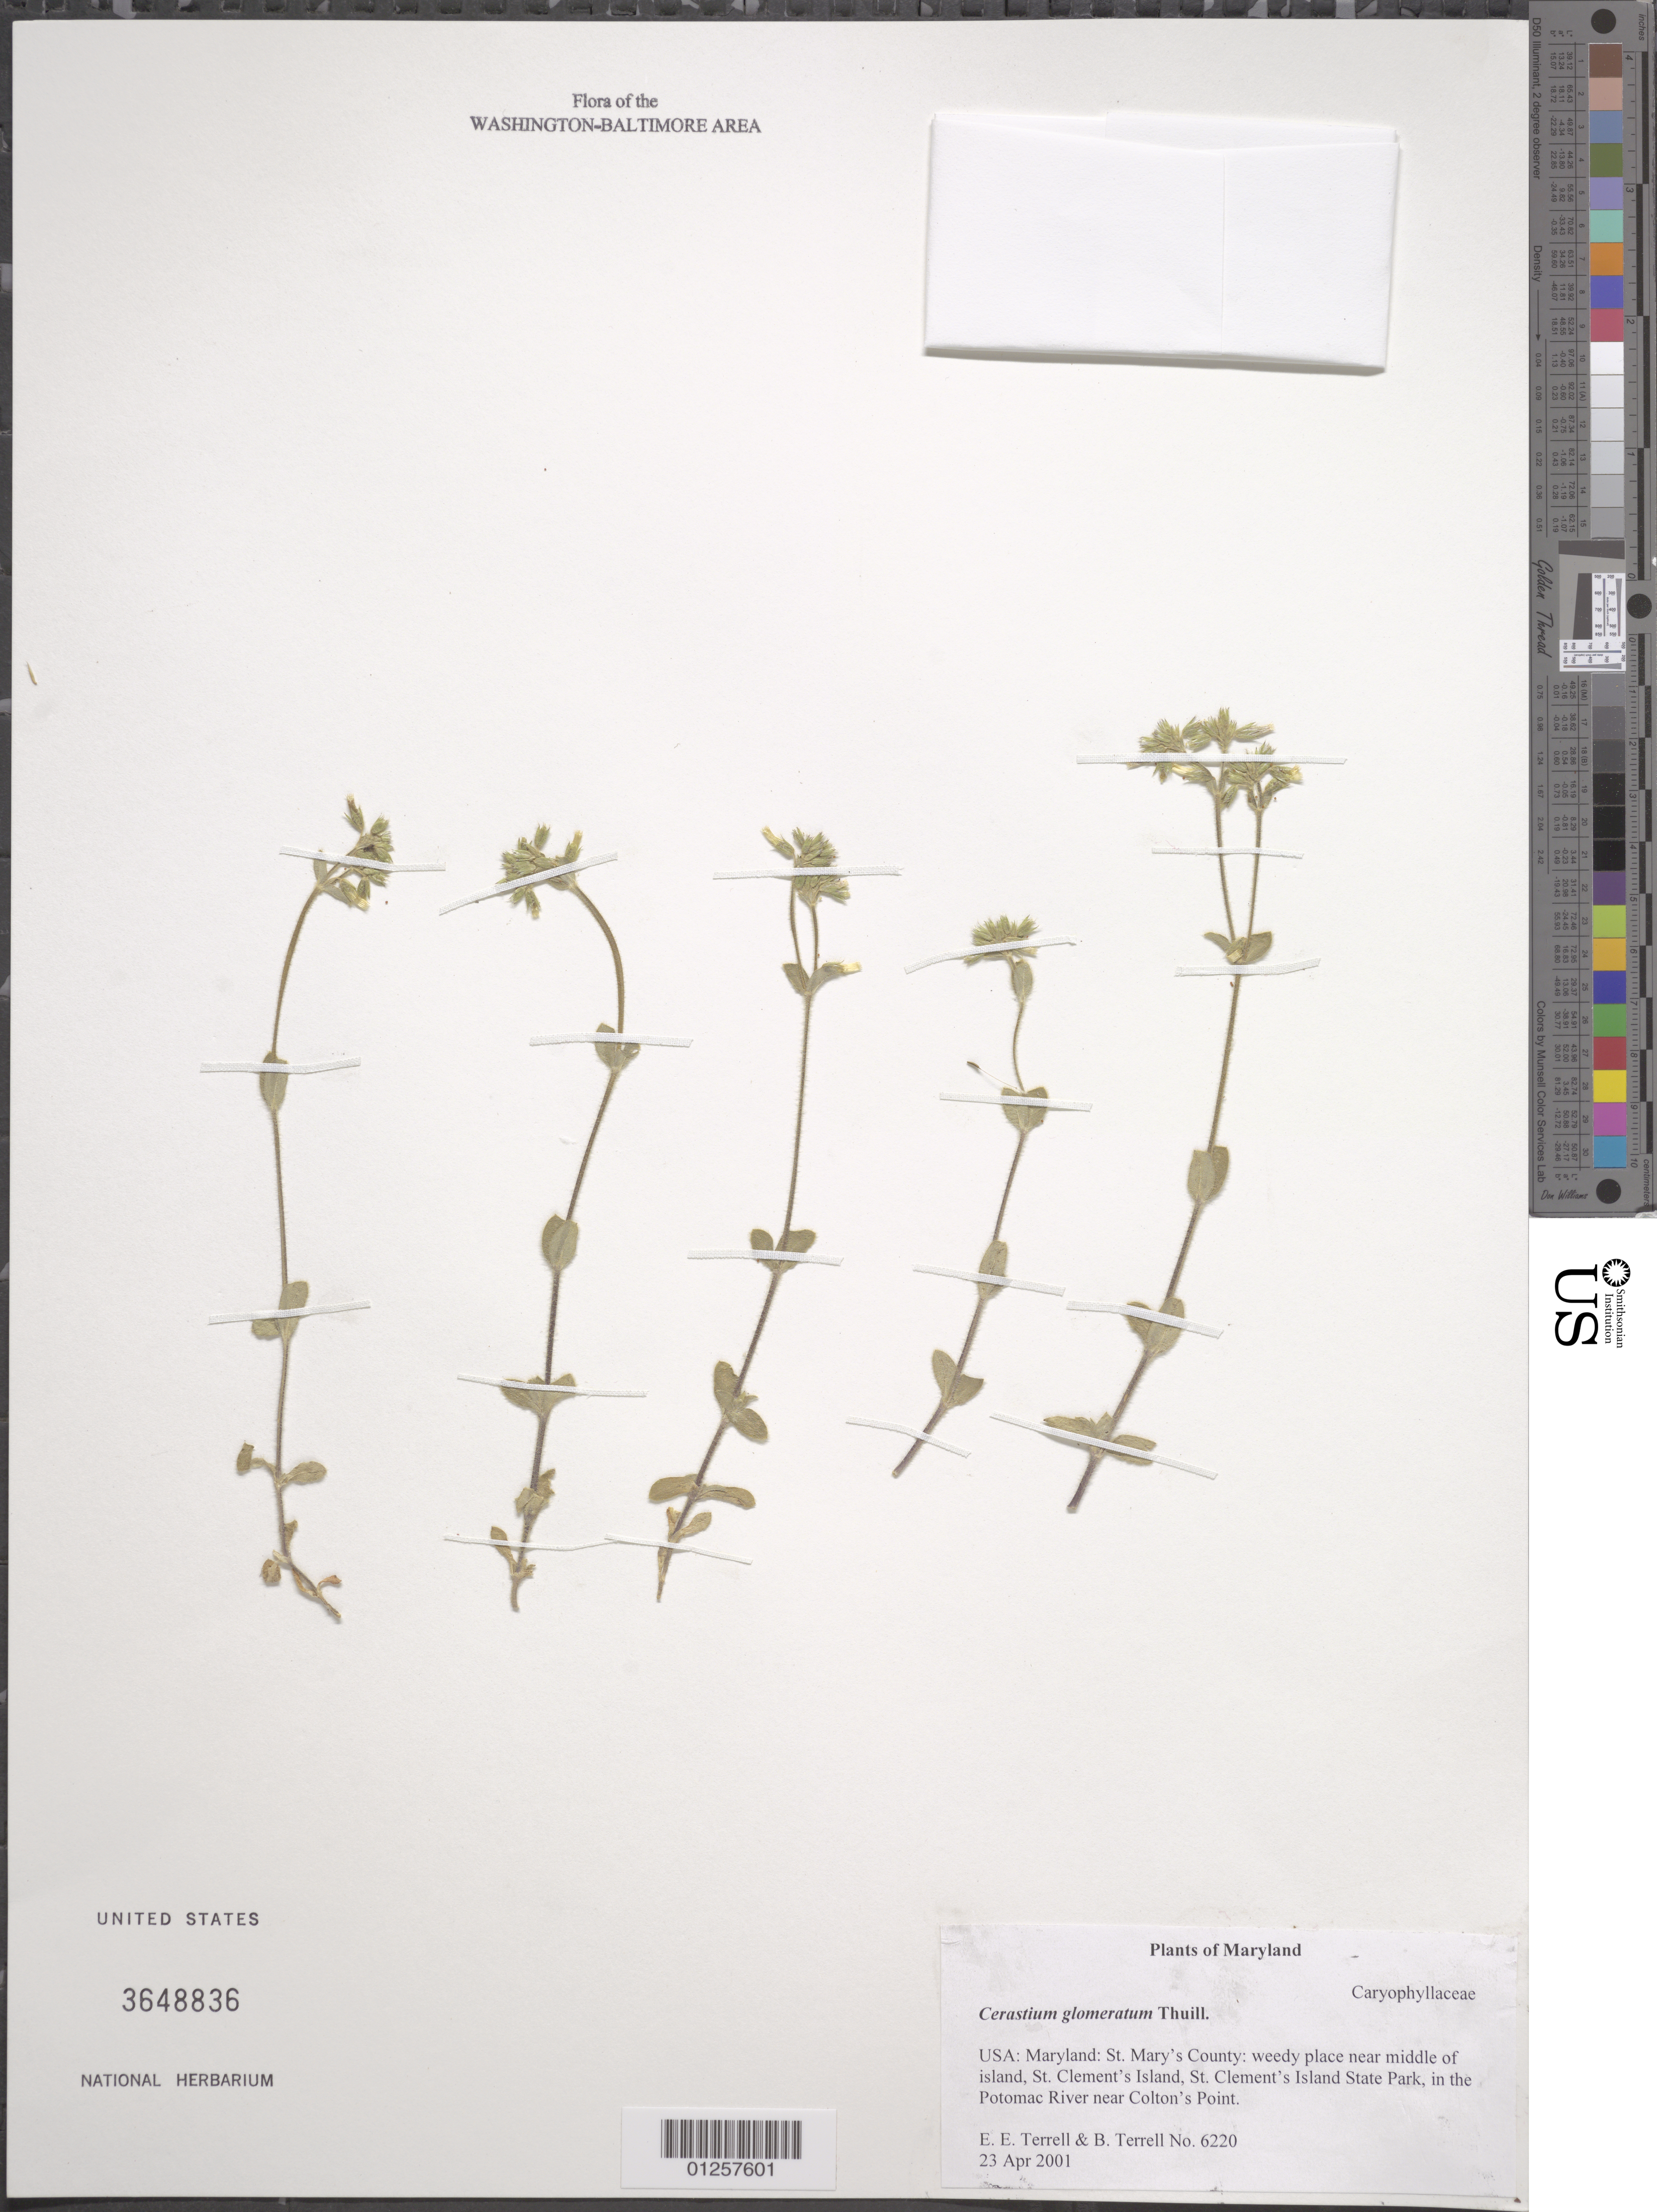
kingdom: Plantae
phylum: Tracheophyta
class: Magnoliopsida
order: Caryophyllales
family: Caryophyllaceae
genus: Cerastium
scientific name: Cerastium glomeratum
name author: Thuill.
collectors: E. E. Terrell & B. Terrell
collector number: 6220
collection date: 2001-04-23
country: United States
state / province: Maryland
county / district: St. Mary's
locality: Weedy place near middle of island, St. Clement's Island, St. Clement's Island Park, in the Potomac River near Colton's Point.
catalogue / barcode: US 3648836